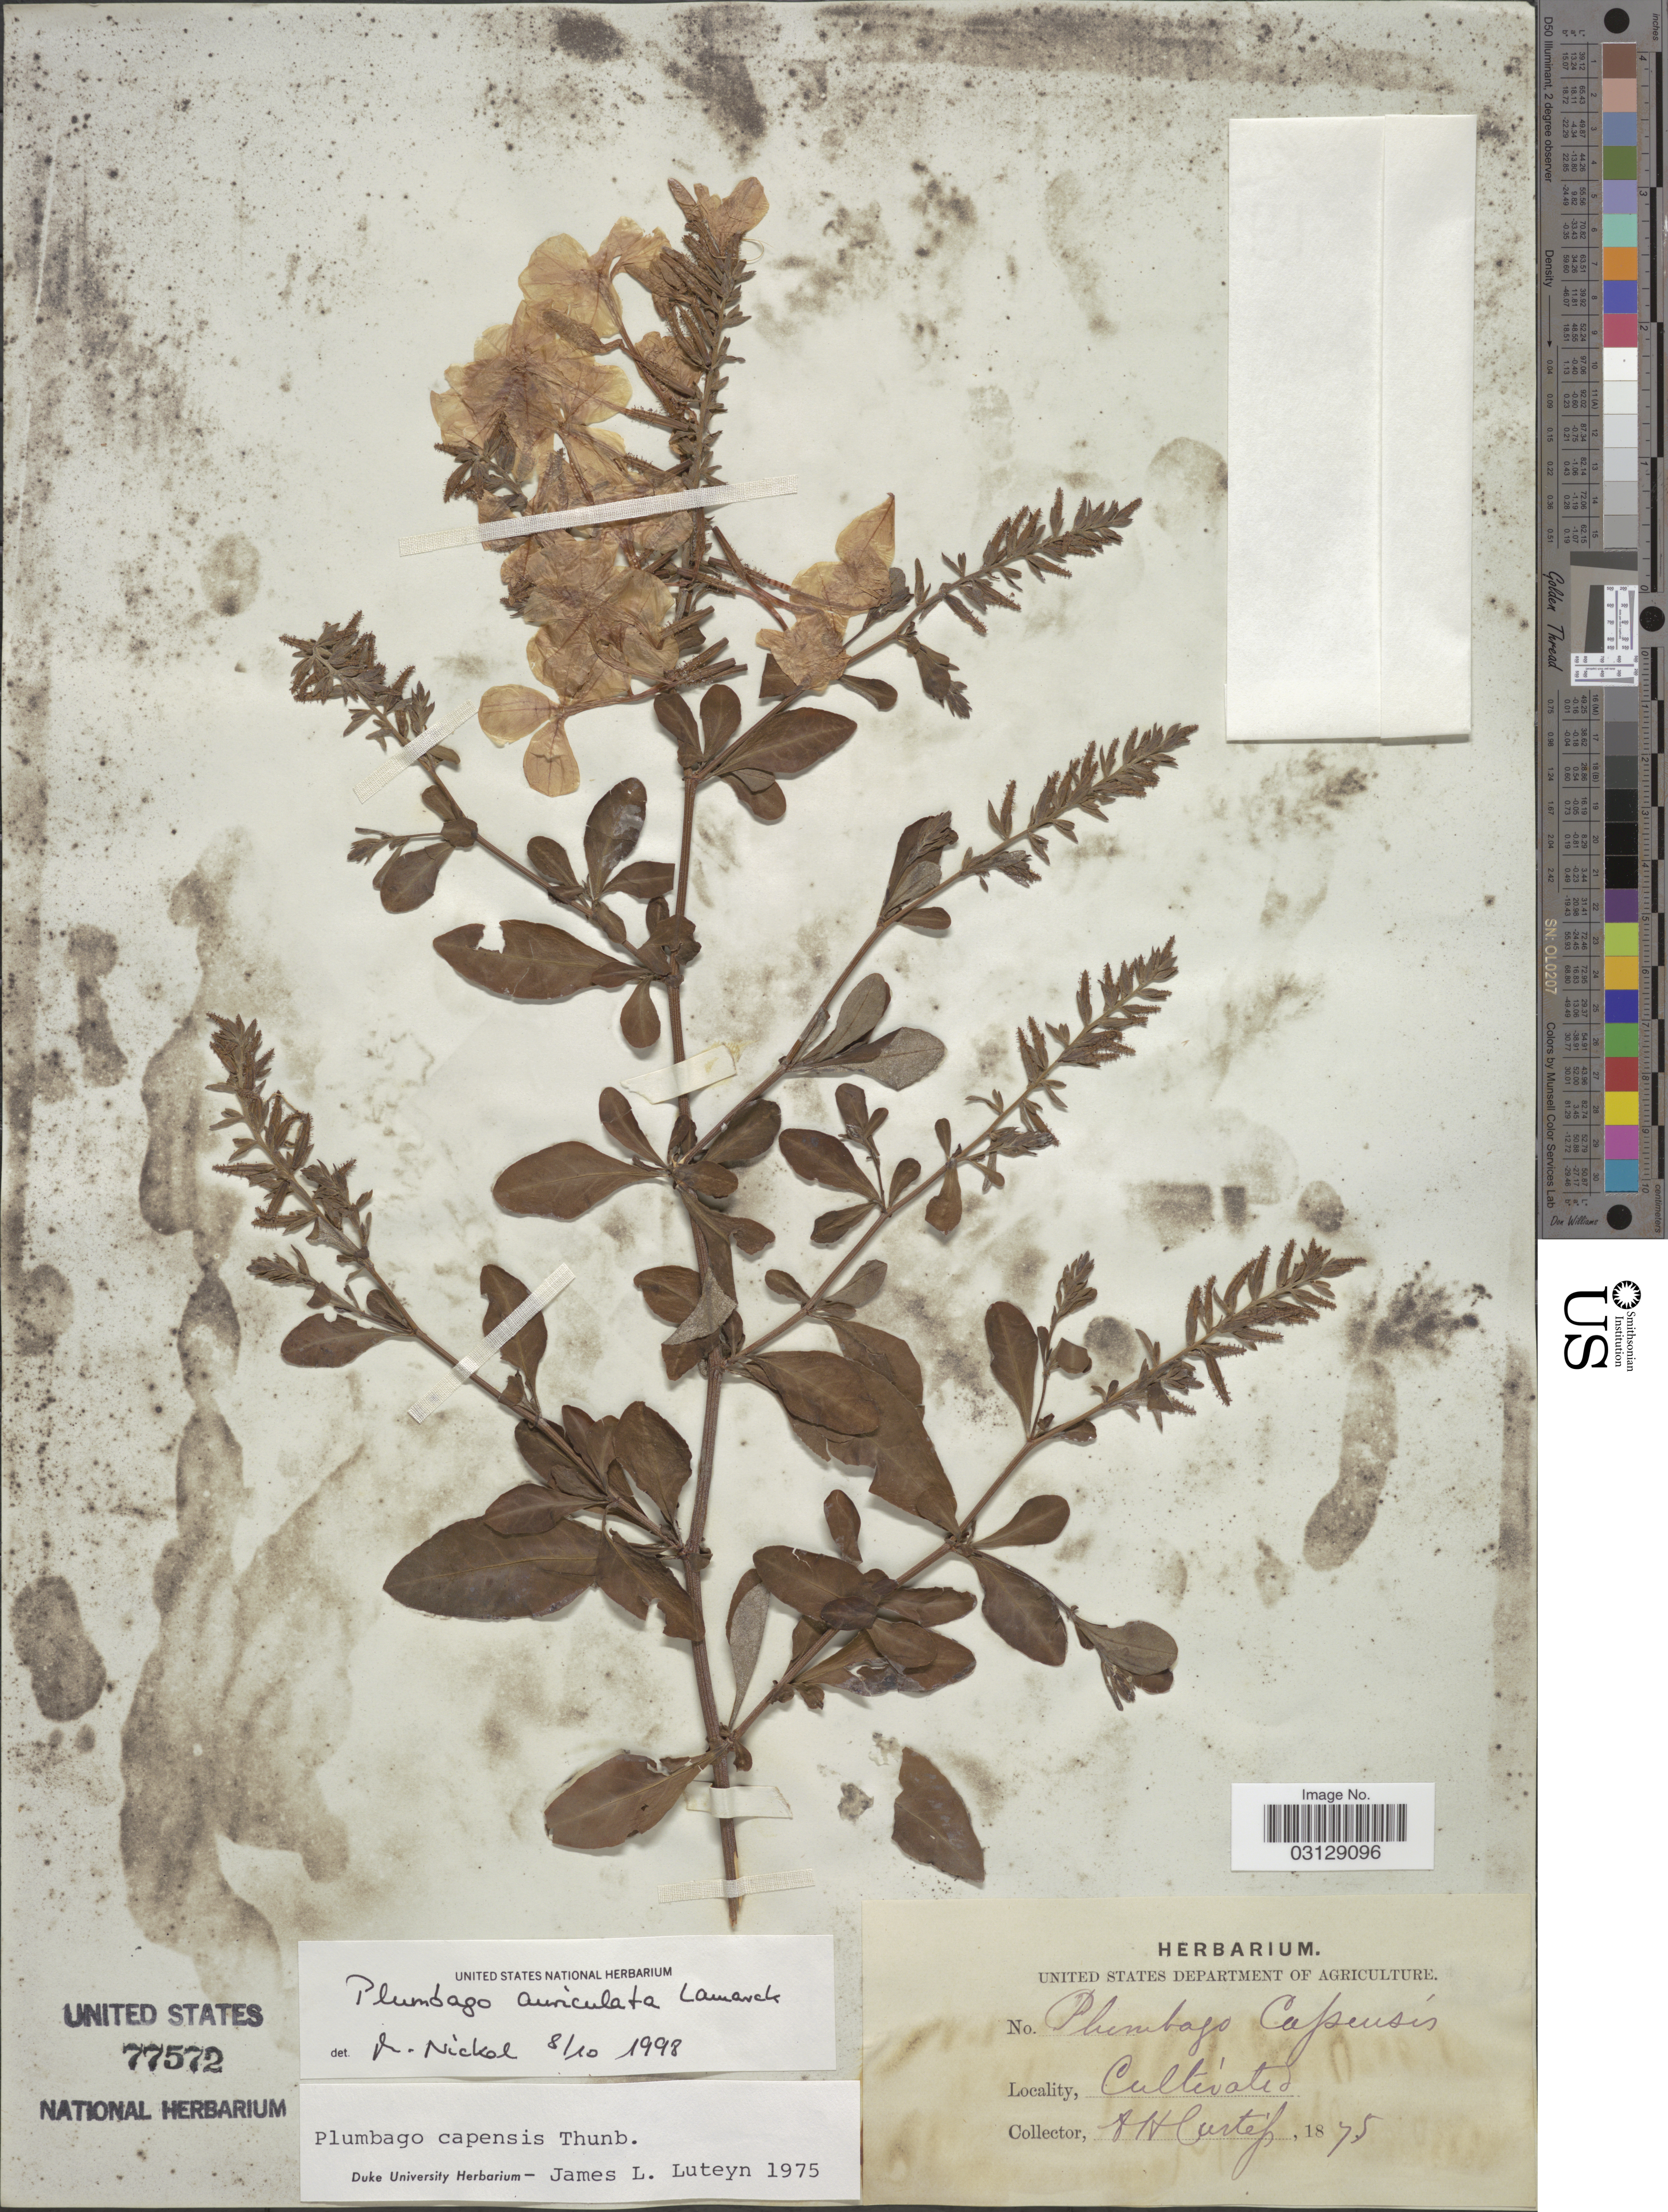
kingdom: Plantae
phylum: Tracheophyta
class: Magnoliopsida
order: Caryophyllales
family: Plumbaginaceae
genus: Plumbago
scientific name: Plumbago capensis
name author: Thunb.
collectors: A. H. Curtiss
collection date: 1875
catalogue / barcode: US 77572